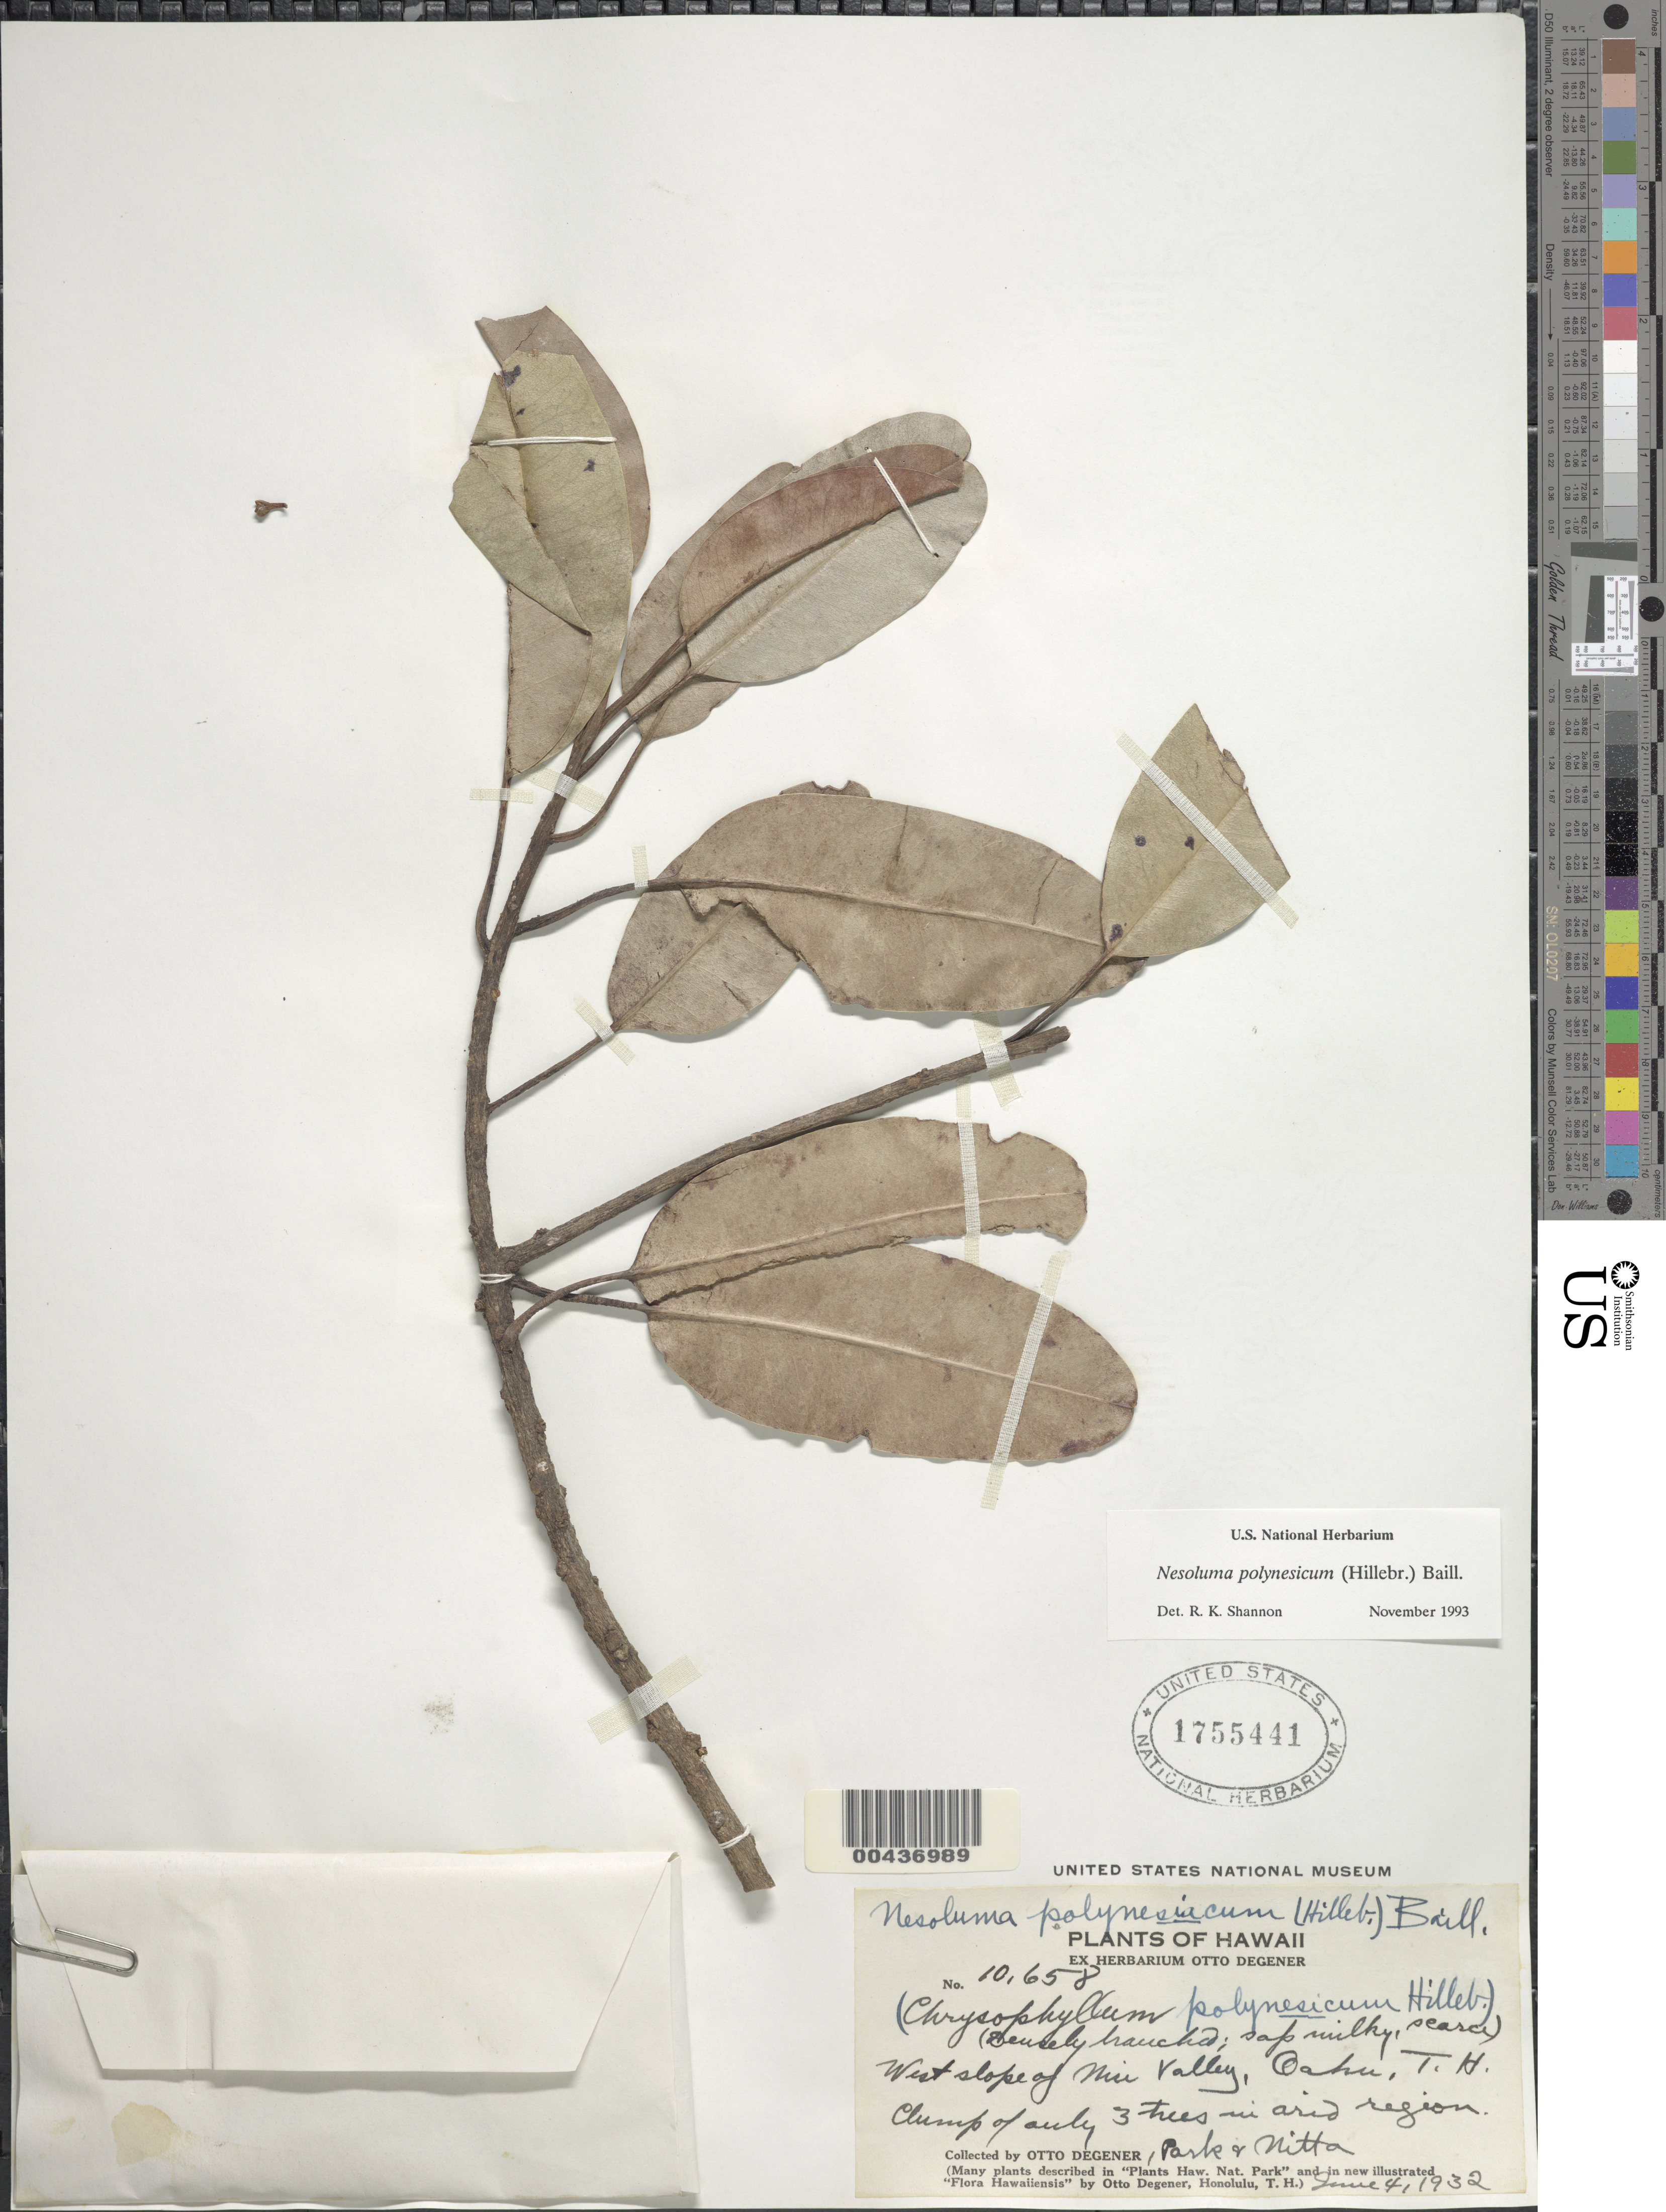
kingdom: Plantae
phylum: Tracheophyta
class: Magnoliopsida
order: Ericales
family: Sapotaceae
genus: Sideroxylon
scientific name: Sideroxylon polynesicum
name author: (Hillebr.) Smedmark & Anderb.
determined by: Wagner, W. L., (BOT), Smithsonian Institution - National Museum of Natural History (UNITED STATES)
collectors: O. Degener, Park & Nitta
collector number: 10658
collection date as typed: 4 Jun 1932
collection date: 1932-06-04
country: United States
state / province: Hawaii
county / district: Honolulu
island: Oahu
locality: West slope of Niu Valley, Oahu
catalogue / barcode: US 1755441